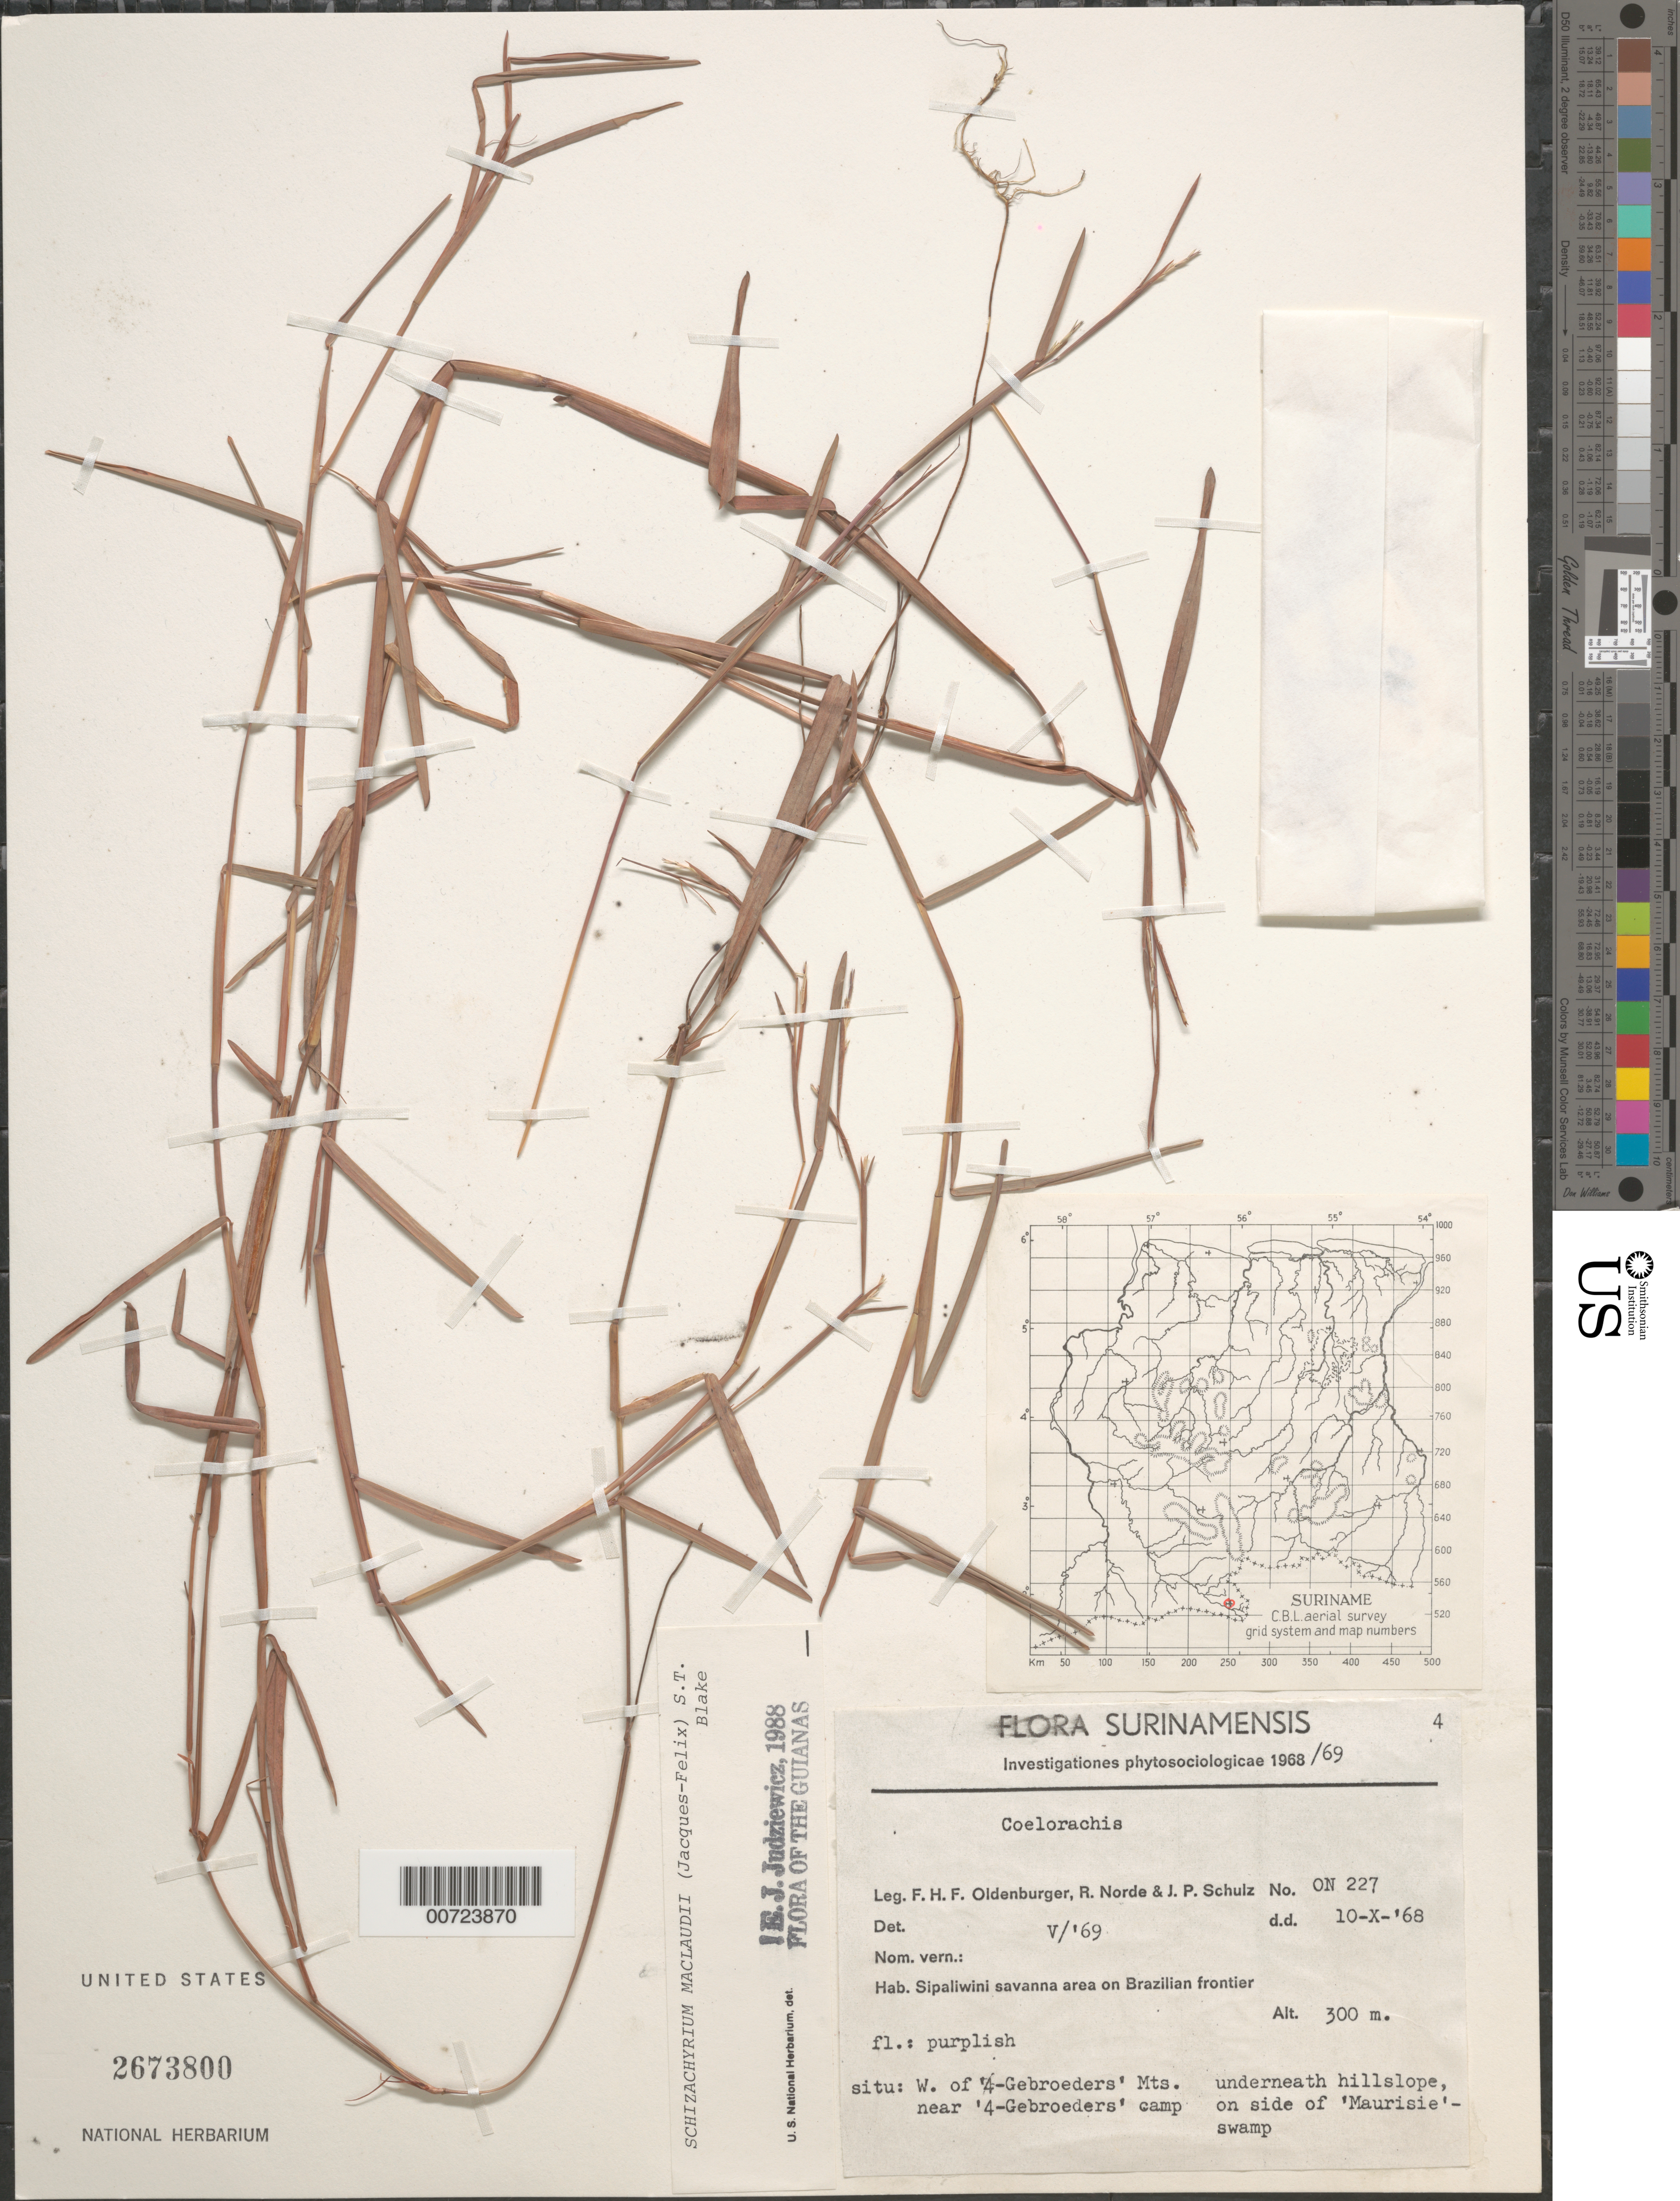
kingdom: Plantae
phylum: Tracheophyta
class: Liliopsida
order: Poales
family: Poaceae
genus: Schizachyrium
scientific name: Schizachyrium maclaudii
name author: S.T. Blake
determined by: Judziewicz, E. J.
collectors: F. Oldenburger, R. Norde & J. P. Schulz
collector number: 227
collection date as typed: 10-Oct-68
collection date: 1968-10-10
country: Suriname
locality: Sipaliwini Savanna, Brazilian frontier, W of '4-Gebroeders' Mts., near '4-Gebroeders' camp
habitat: Underneath hillslope on side of 'Maurisie' swamp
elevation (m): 300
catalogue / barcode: US 2673800